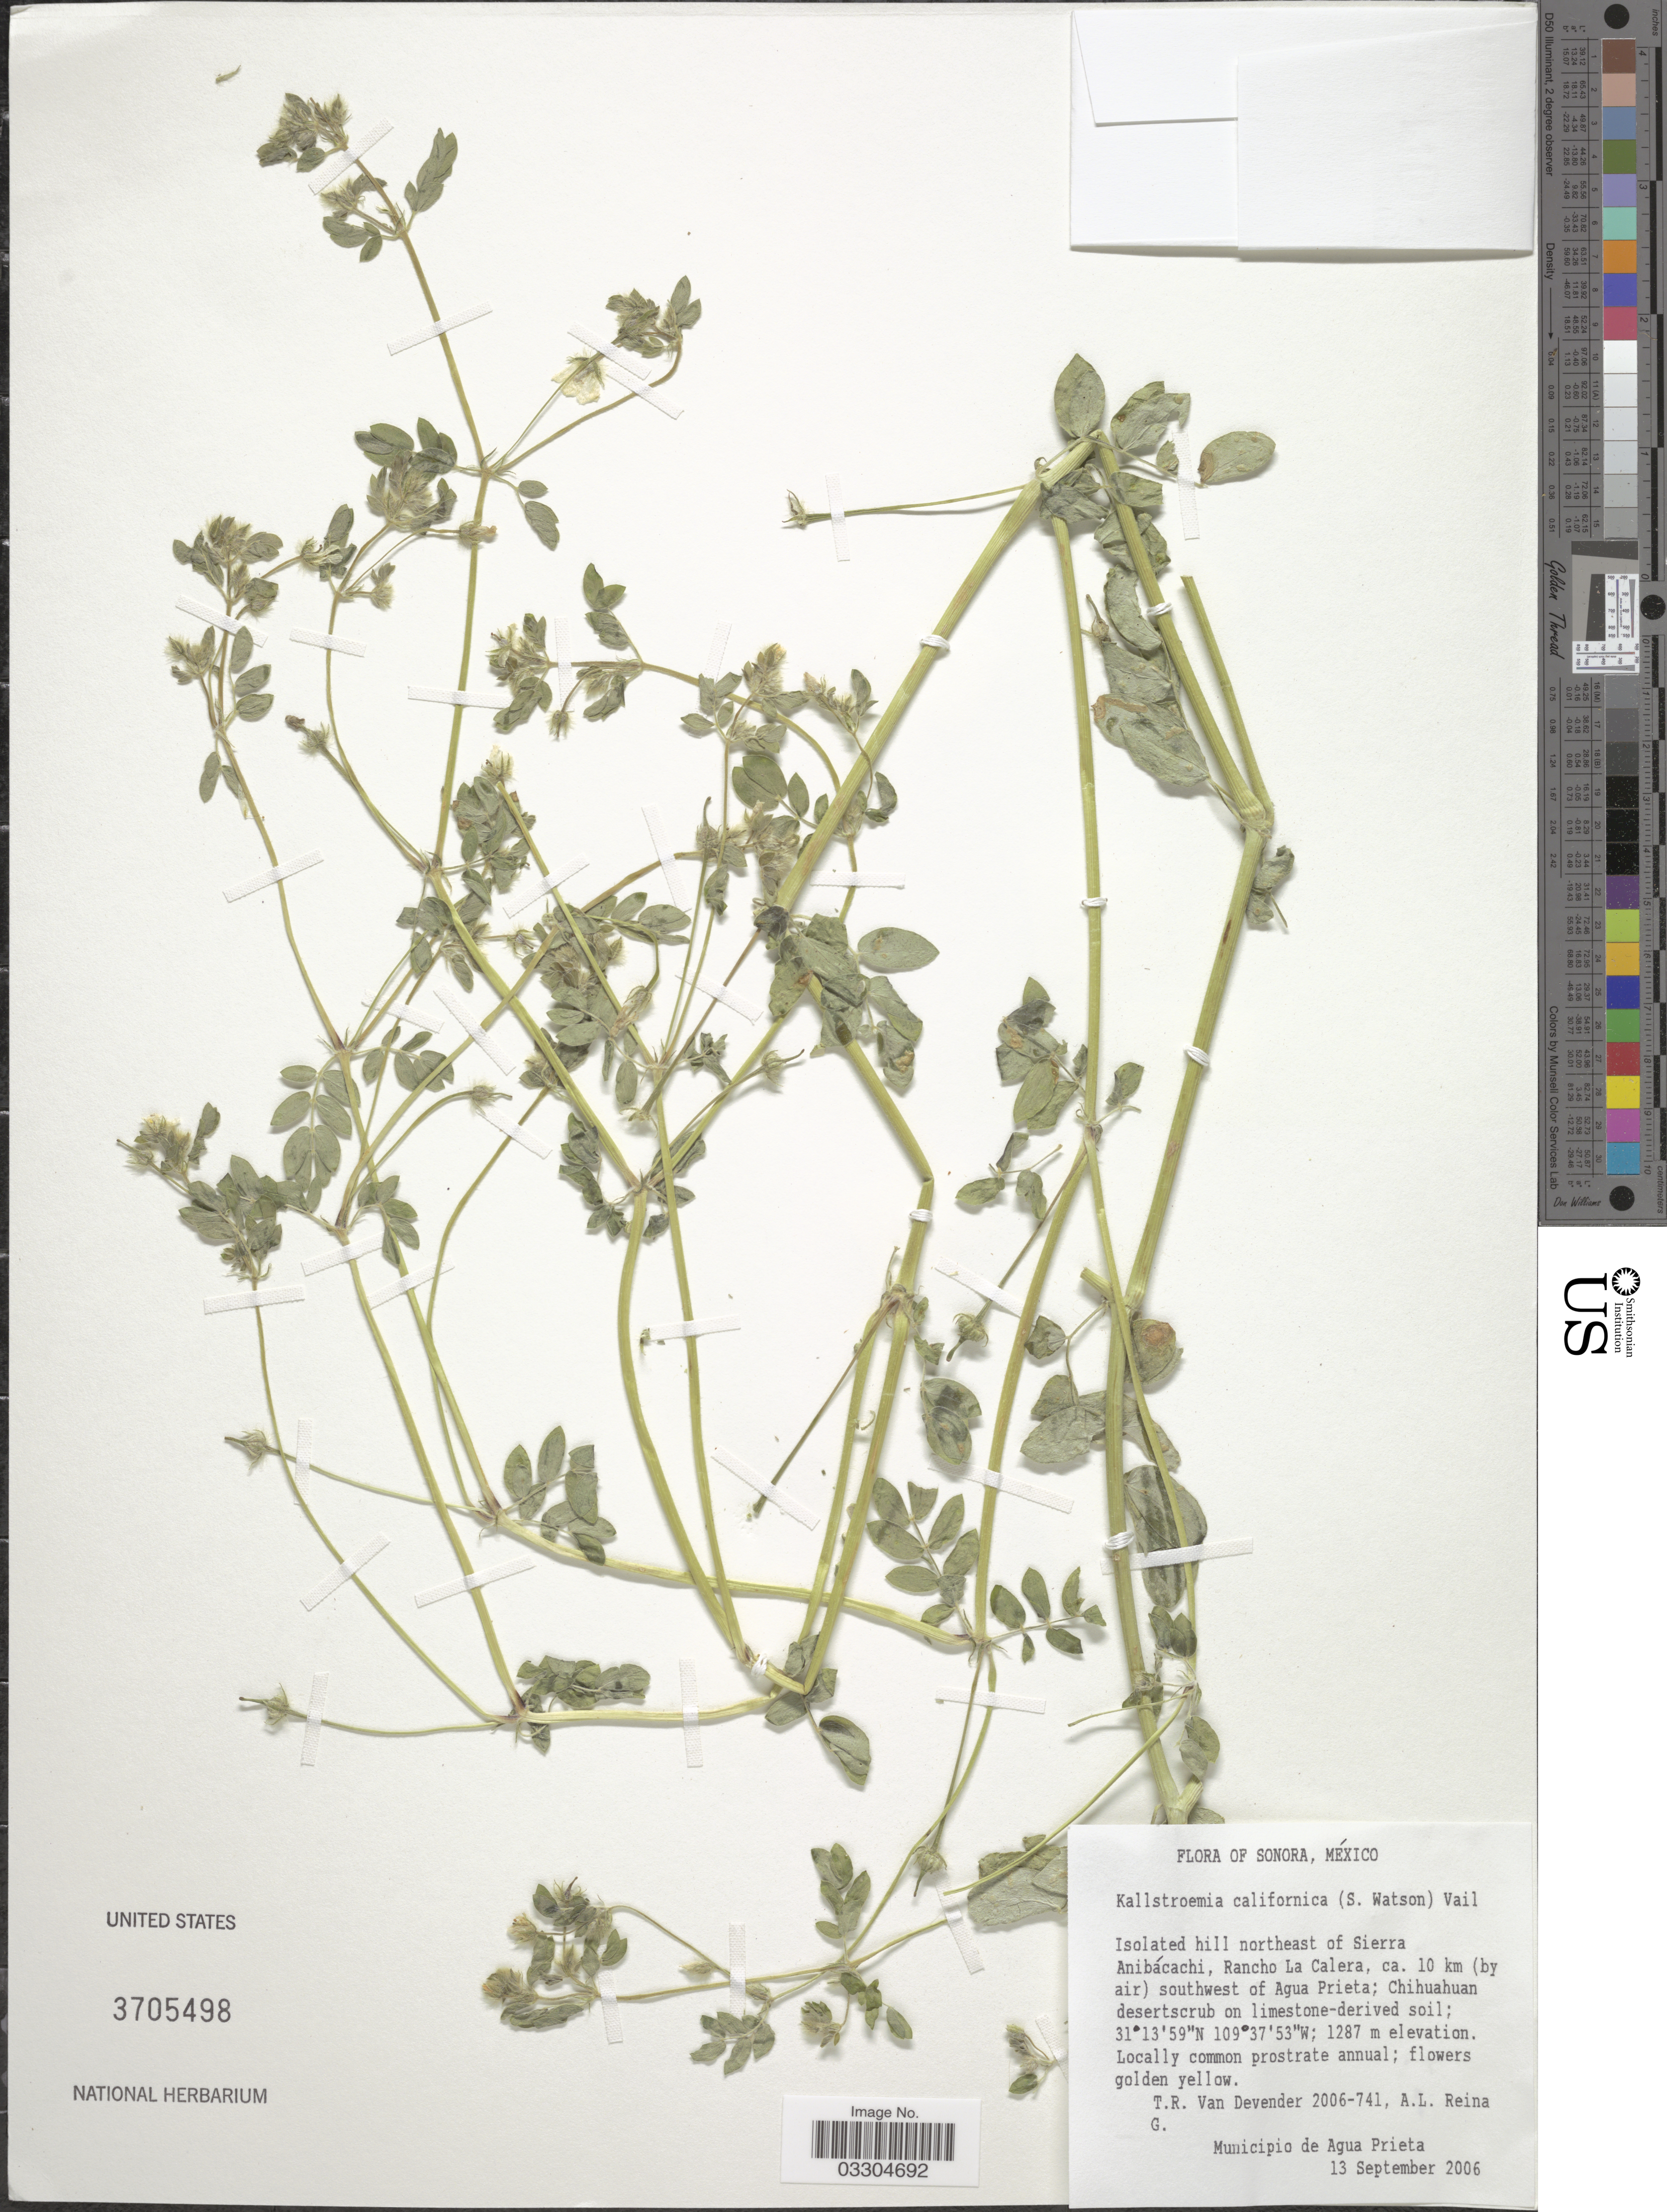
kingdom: Plantae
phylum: Tracheophyta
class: Magnoliopsida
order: Zygophyllales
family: Zygophyllaceae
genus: Kallstroemia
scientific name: Kallstroemia californica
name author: (S. Watson) Vail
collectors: T. R. Van Devender & A. L. Reina G.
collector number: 2006-741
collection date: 2006-09-13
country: Mexico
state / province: Sonora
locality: Northeast of Sierra Anibácachi, Rancho La Calera, ca. 10 km (by air) southwest of Agua Prieta.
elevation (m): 1287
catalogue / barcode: US 3705498